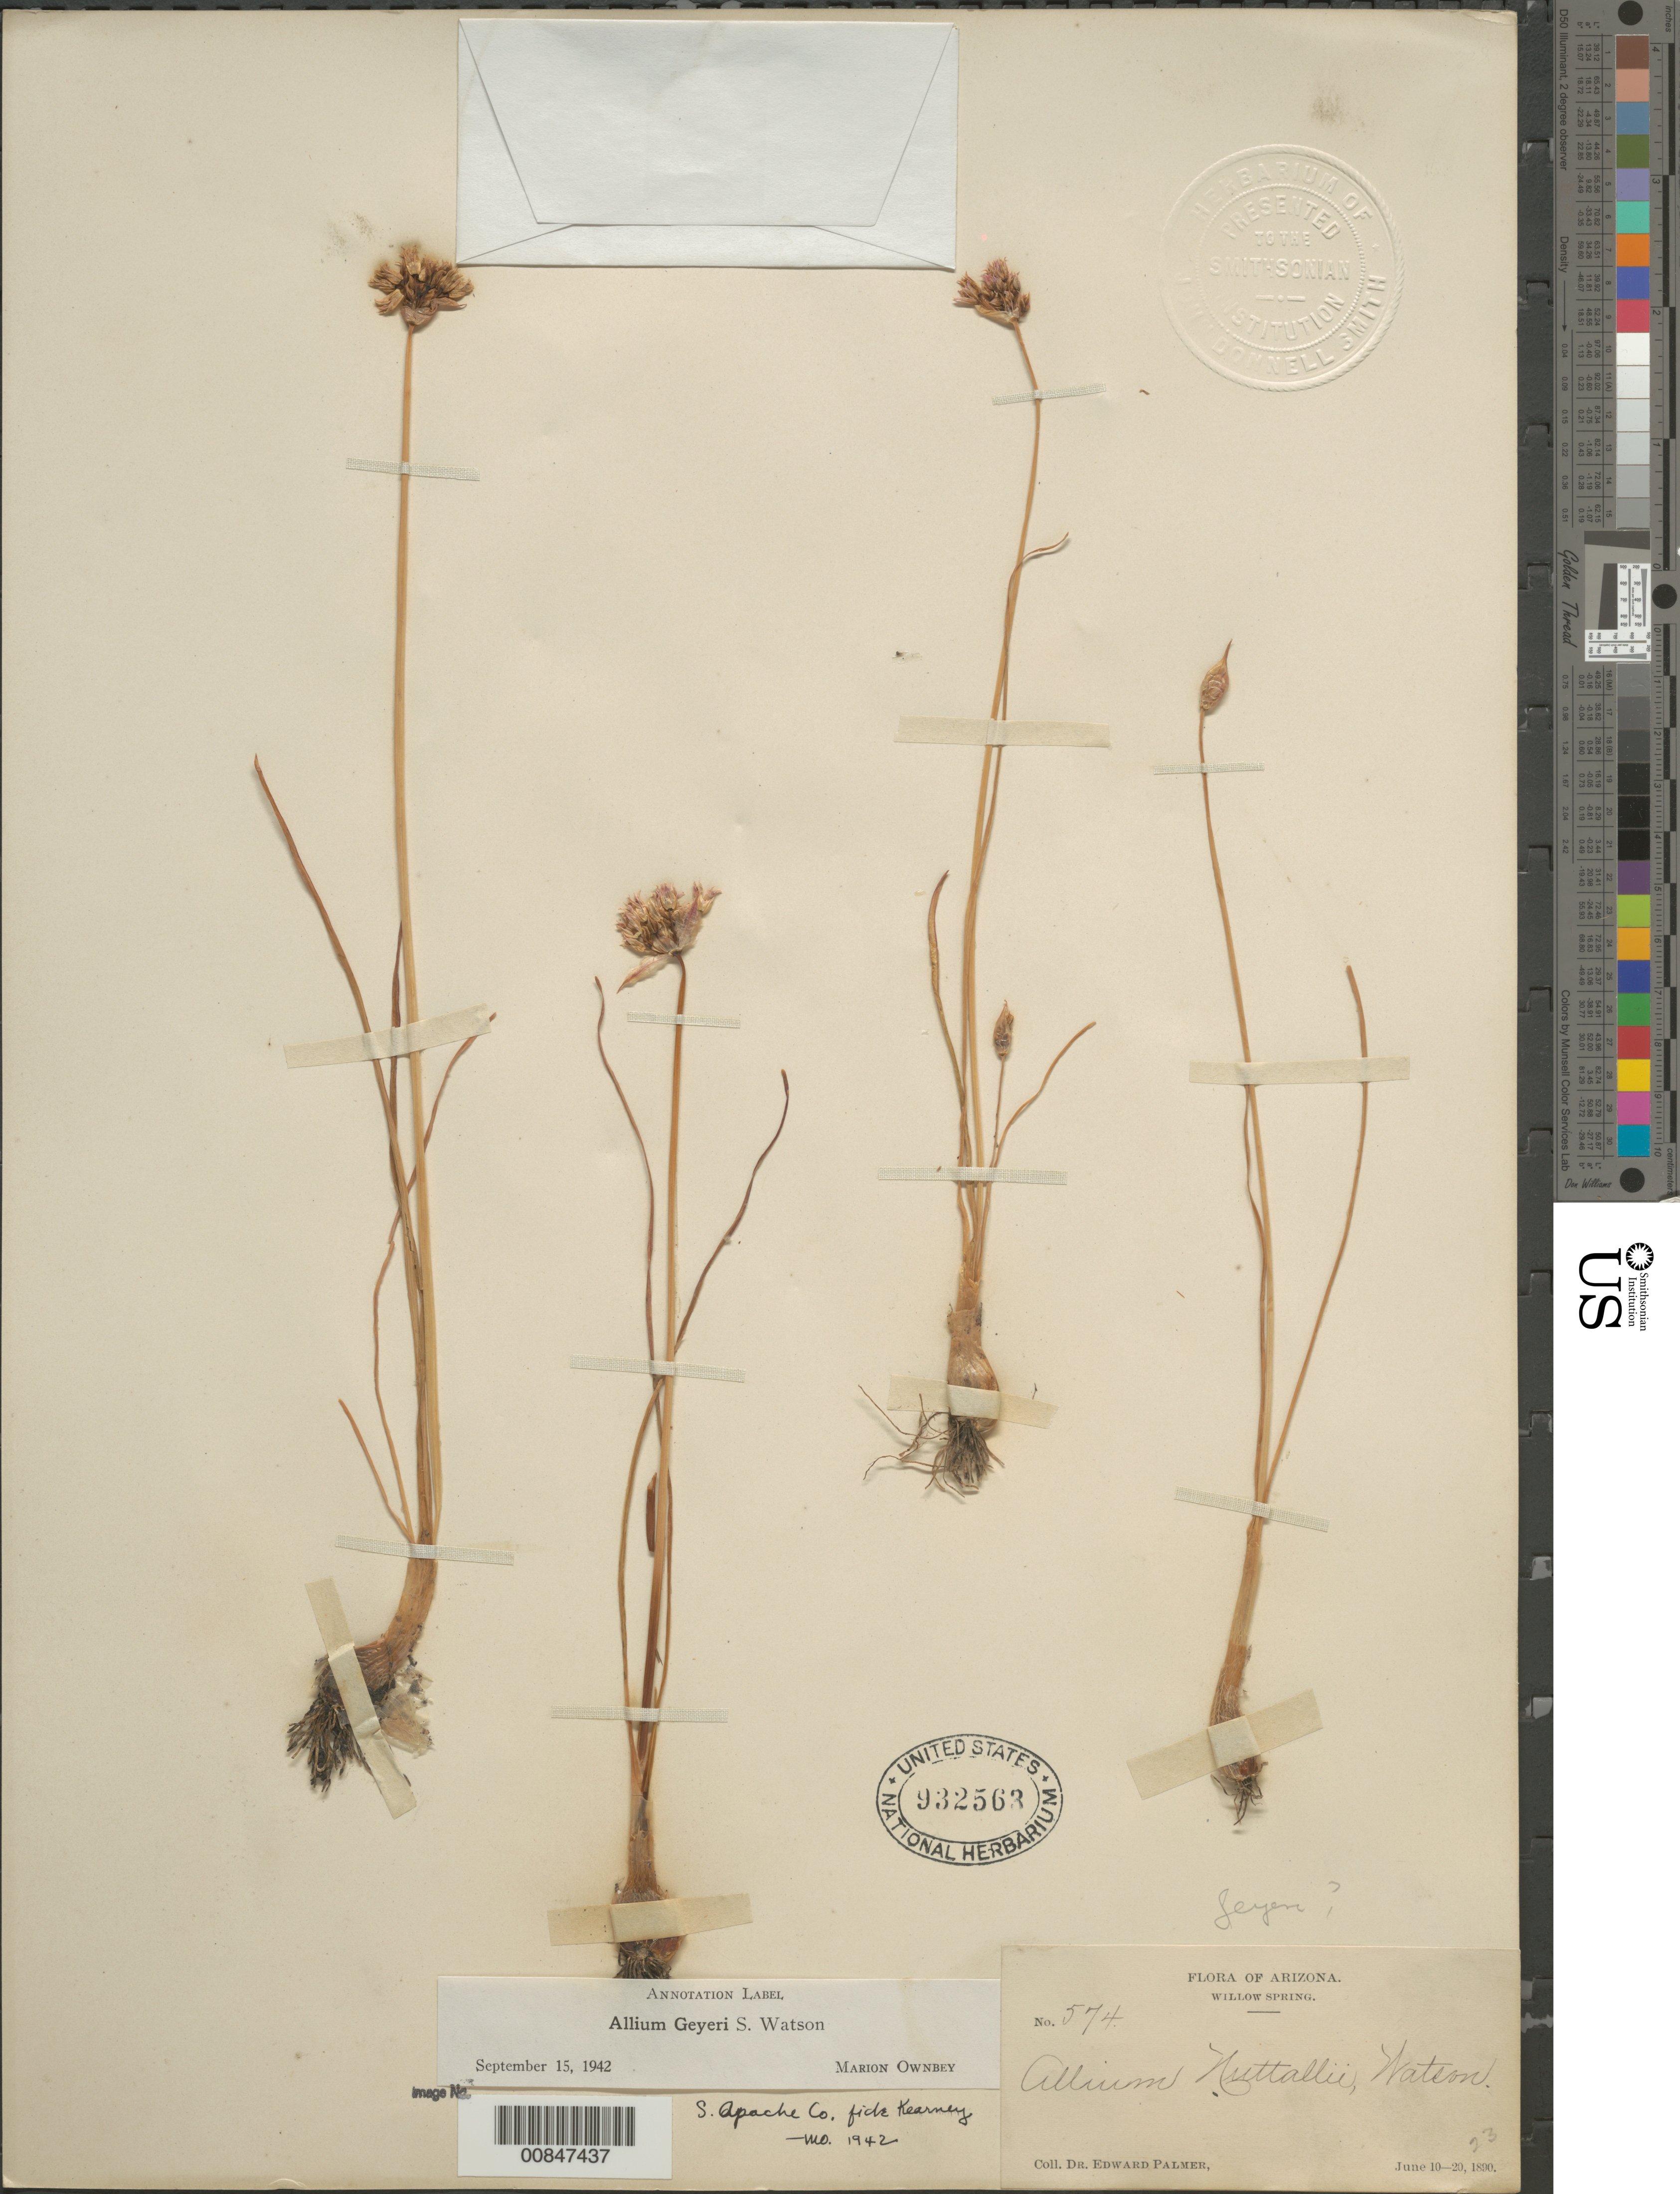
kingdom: Plantae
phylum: Tracheophyta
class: Liliopsida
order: Asparagales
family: Amaryllidaceae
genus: Allium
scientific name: Allium geyeri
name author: S. Watson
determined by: Ownbey, F. Marion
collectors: E. Palmer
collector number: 574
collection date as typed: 10 Jun 1890 to 20 Jun 1890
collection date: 1890-06-10/1890-06-20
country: United States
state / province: Arizona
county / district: Apache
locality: Willow Spring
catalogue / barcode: US 932563